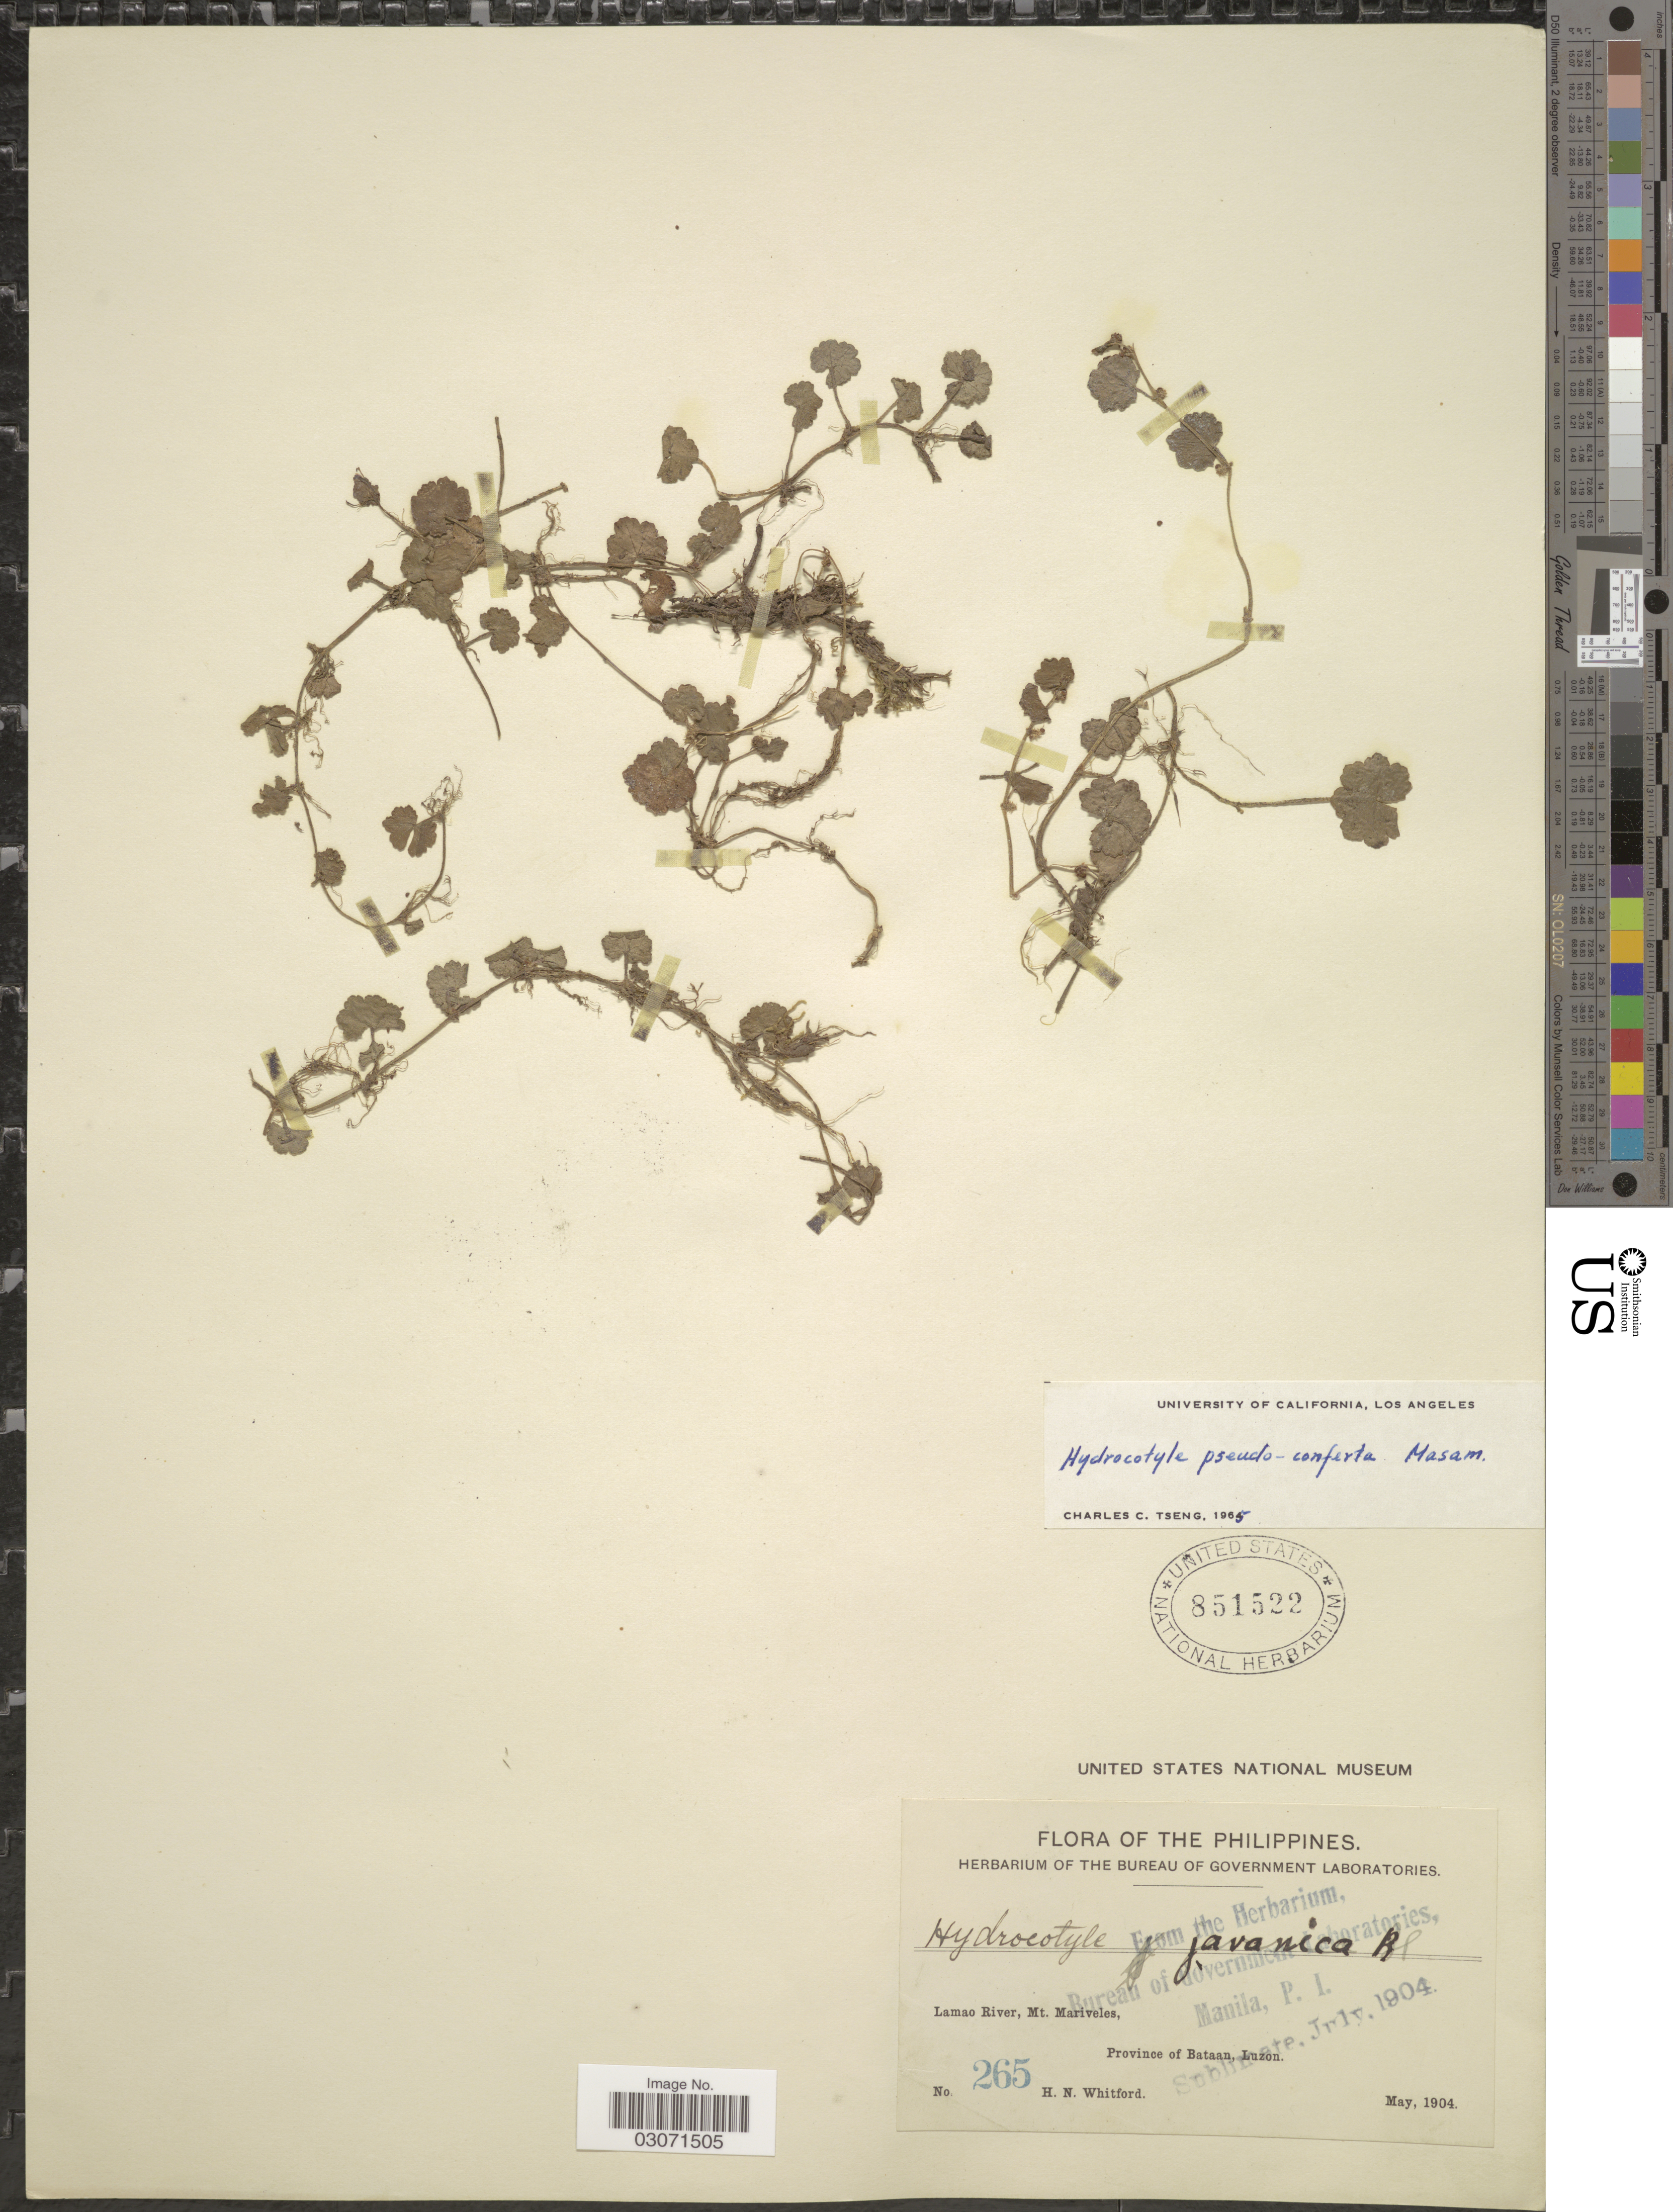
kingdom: Plantae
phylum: Tracheophyta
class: Magnoliopsida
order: Apiales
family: Araliaceae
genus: Hydrocotyle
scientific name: Hydrocotyle pseudoconferta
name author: Masam.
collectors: H. N. Whitford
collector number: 265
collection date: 1904-05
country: Philippines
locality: Lamao River, Mt. Mariveles, Province of Bataan, Luzon.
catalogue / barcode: US 851522